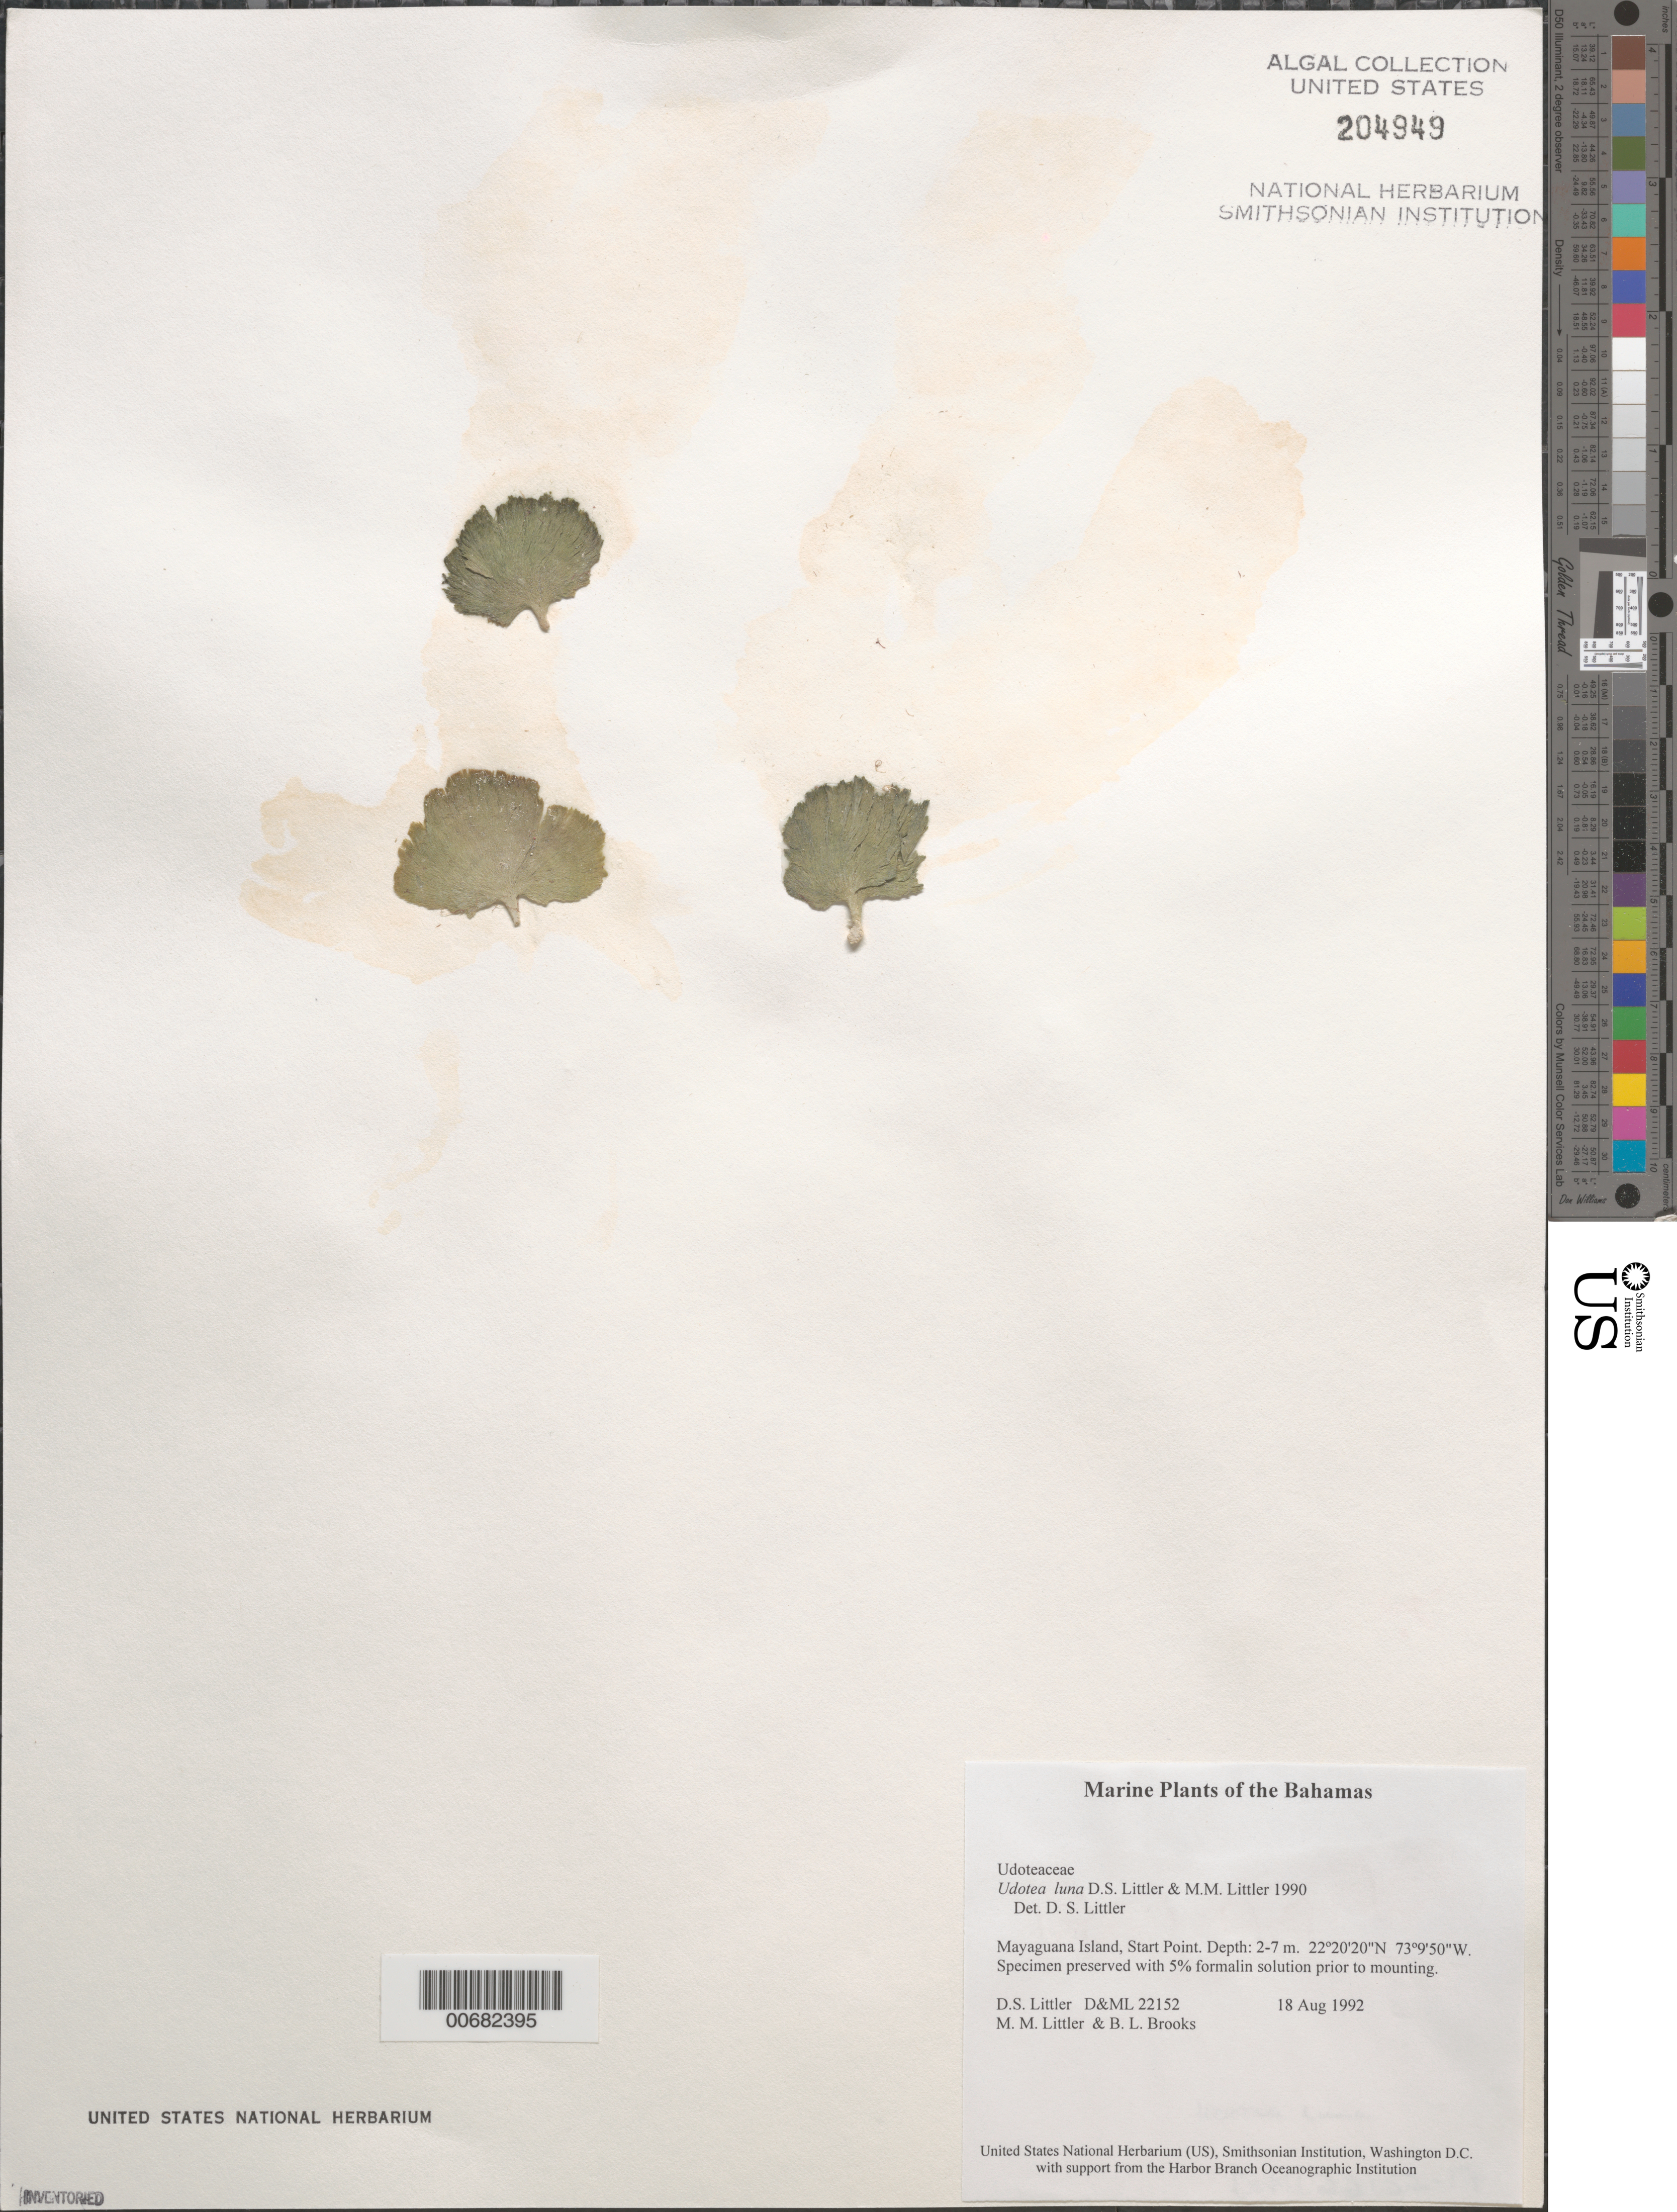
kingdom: Plantae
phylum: Chlorophyta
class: Ulvophyceae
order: Bryopsidales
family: Udoteaceae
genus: Udotea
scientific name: Udotea luna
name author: D.S. Littler & Littler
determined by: Littler, D. S.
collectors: D. S. Littler, M. M. Littler & B. Brooks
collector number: D&ML 22152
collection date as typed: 18 Aug 1992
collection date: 1992-08-18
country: Bahamas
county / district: Mayaguana District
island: Mayaguana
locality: Start Point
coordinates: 22 20' 20" N, 73 9' 50" W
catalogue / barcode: US 204949